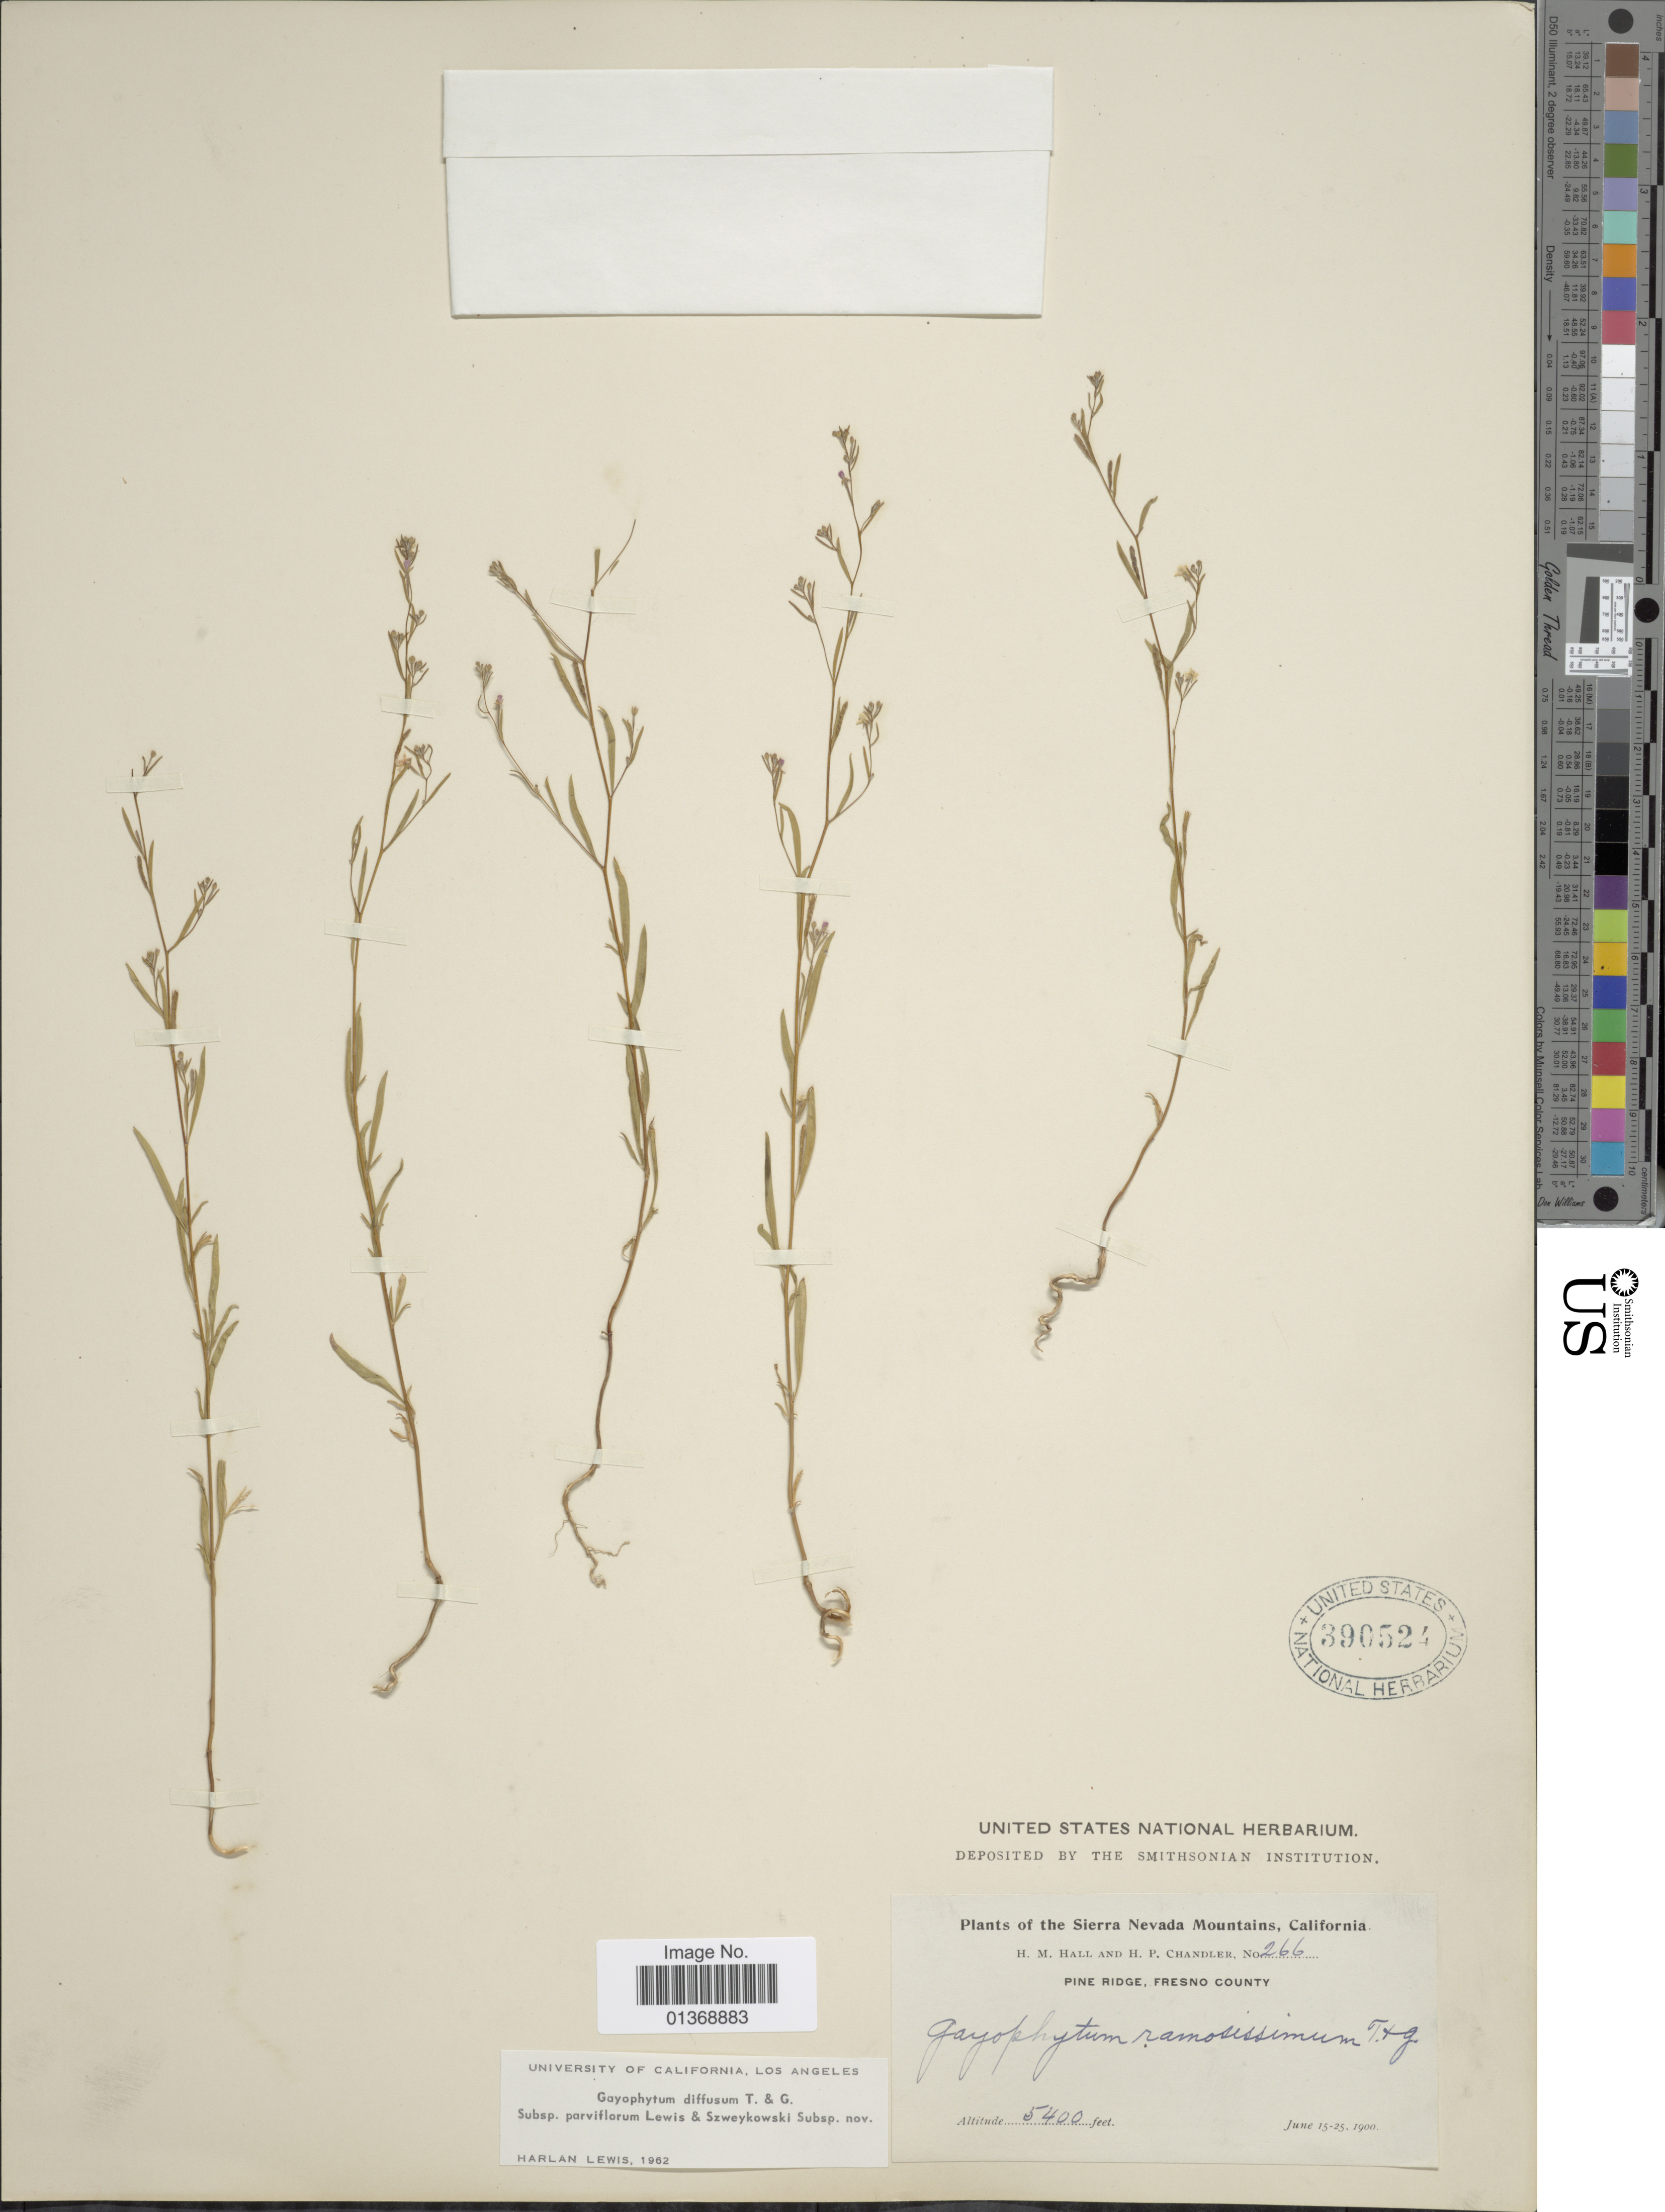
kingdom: Plantae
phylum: Tracheophyta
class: Magnoliopsida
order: Myrtales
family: Onagraceae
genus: Gayophytum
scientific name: Gayophytum diffusum subsp. parviflorum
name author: F. H. Lewis & Szweyk.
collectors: H. M. Hall & H. Chandler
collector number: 266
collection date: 1900-06-15/1900-06-25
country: United States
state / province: California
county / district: Fresno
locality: Sierra Nevada Mountains, Pine Ridge, Fresno County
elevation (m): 1646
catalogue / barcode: US 390524